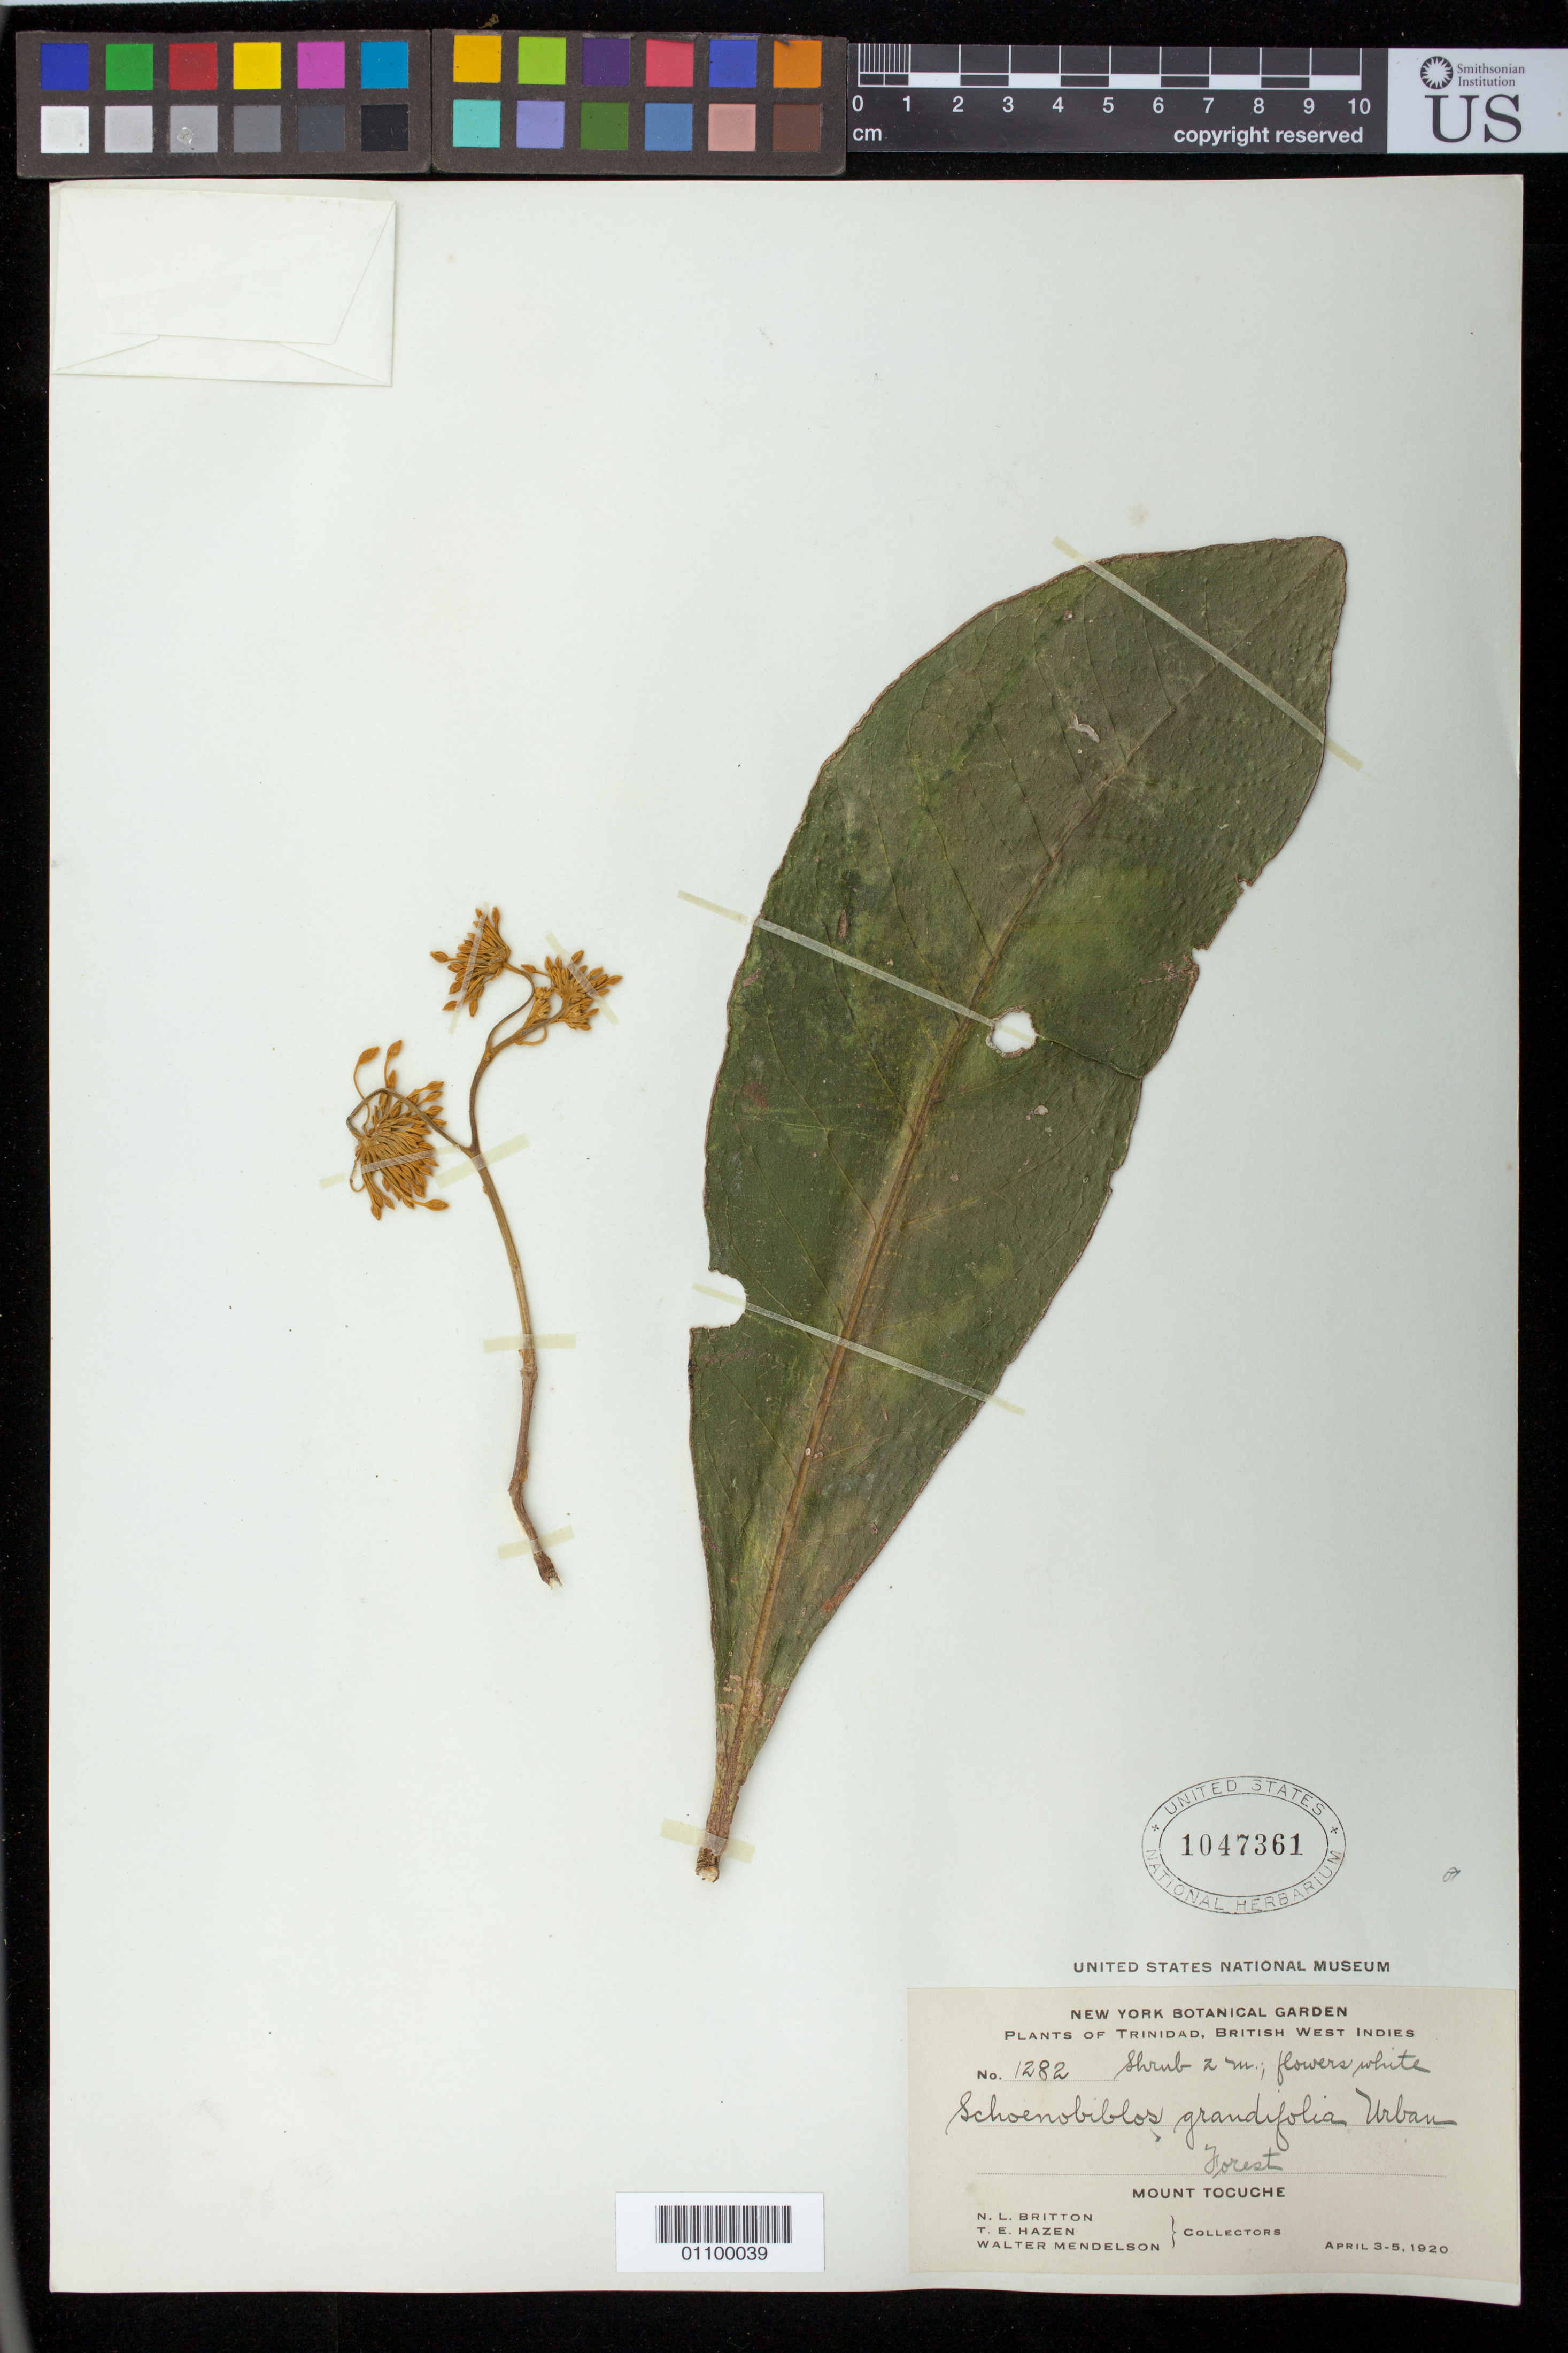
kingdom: Plantae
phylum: Tracheophyta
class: Magnoliopsida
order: Malvales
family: Thymelaeaceae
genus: Schoenobiblus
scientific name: Schoenobiblus grandifolia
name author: Urb.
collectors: N. Britton, T. E. Hazen & W. Mendelson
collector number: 1282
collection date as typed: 03 Apr 1920 to 05 Apr 1920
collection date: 1920-04-03/1920-04-05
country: Trinidad and Tobago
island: Trinidad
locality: Mount Tocuche. Urban forest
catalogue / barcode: US 1047361